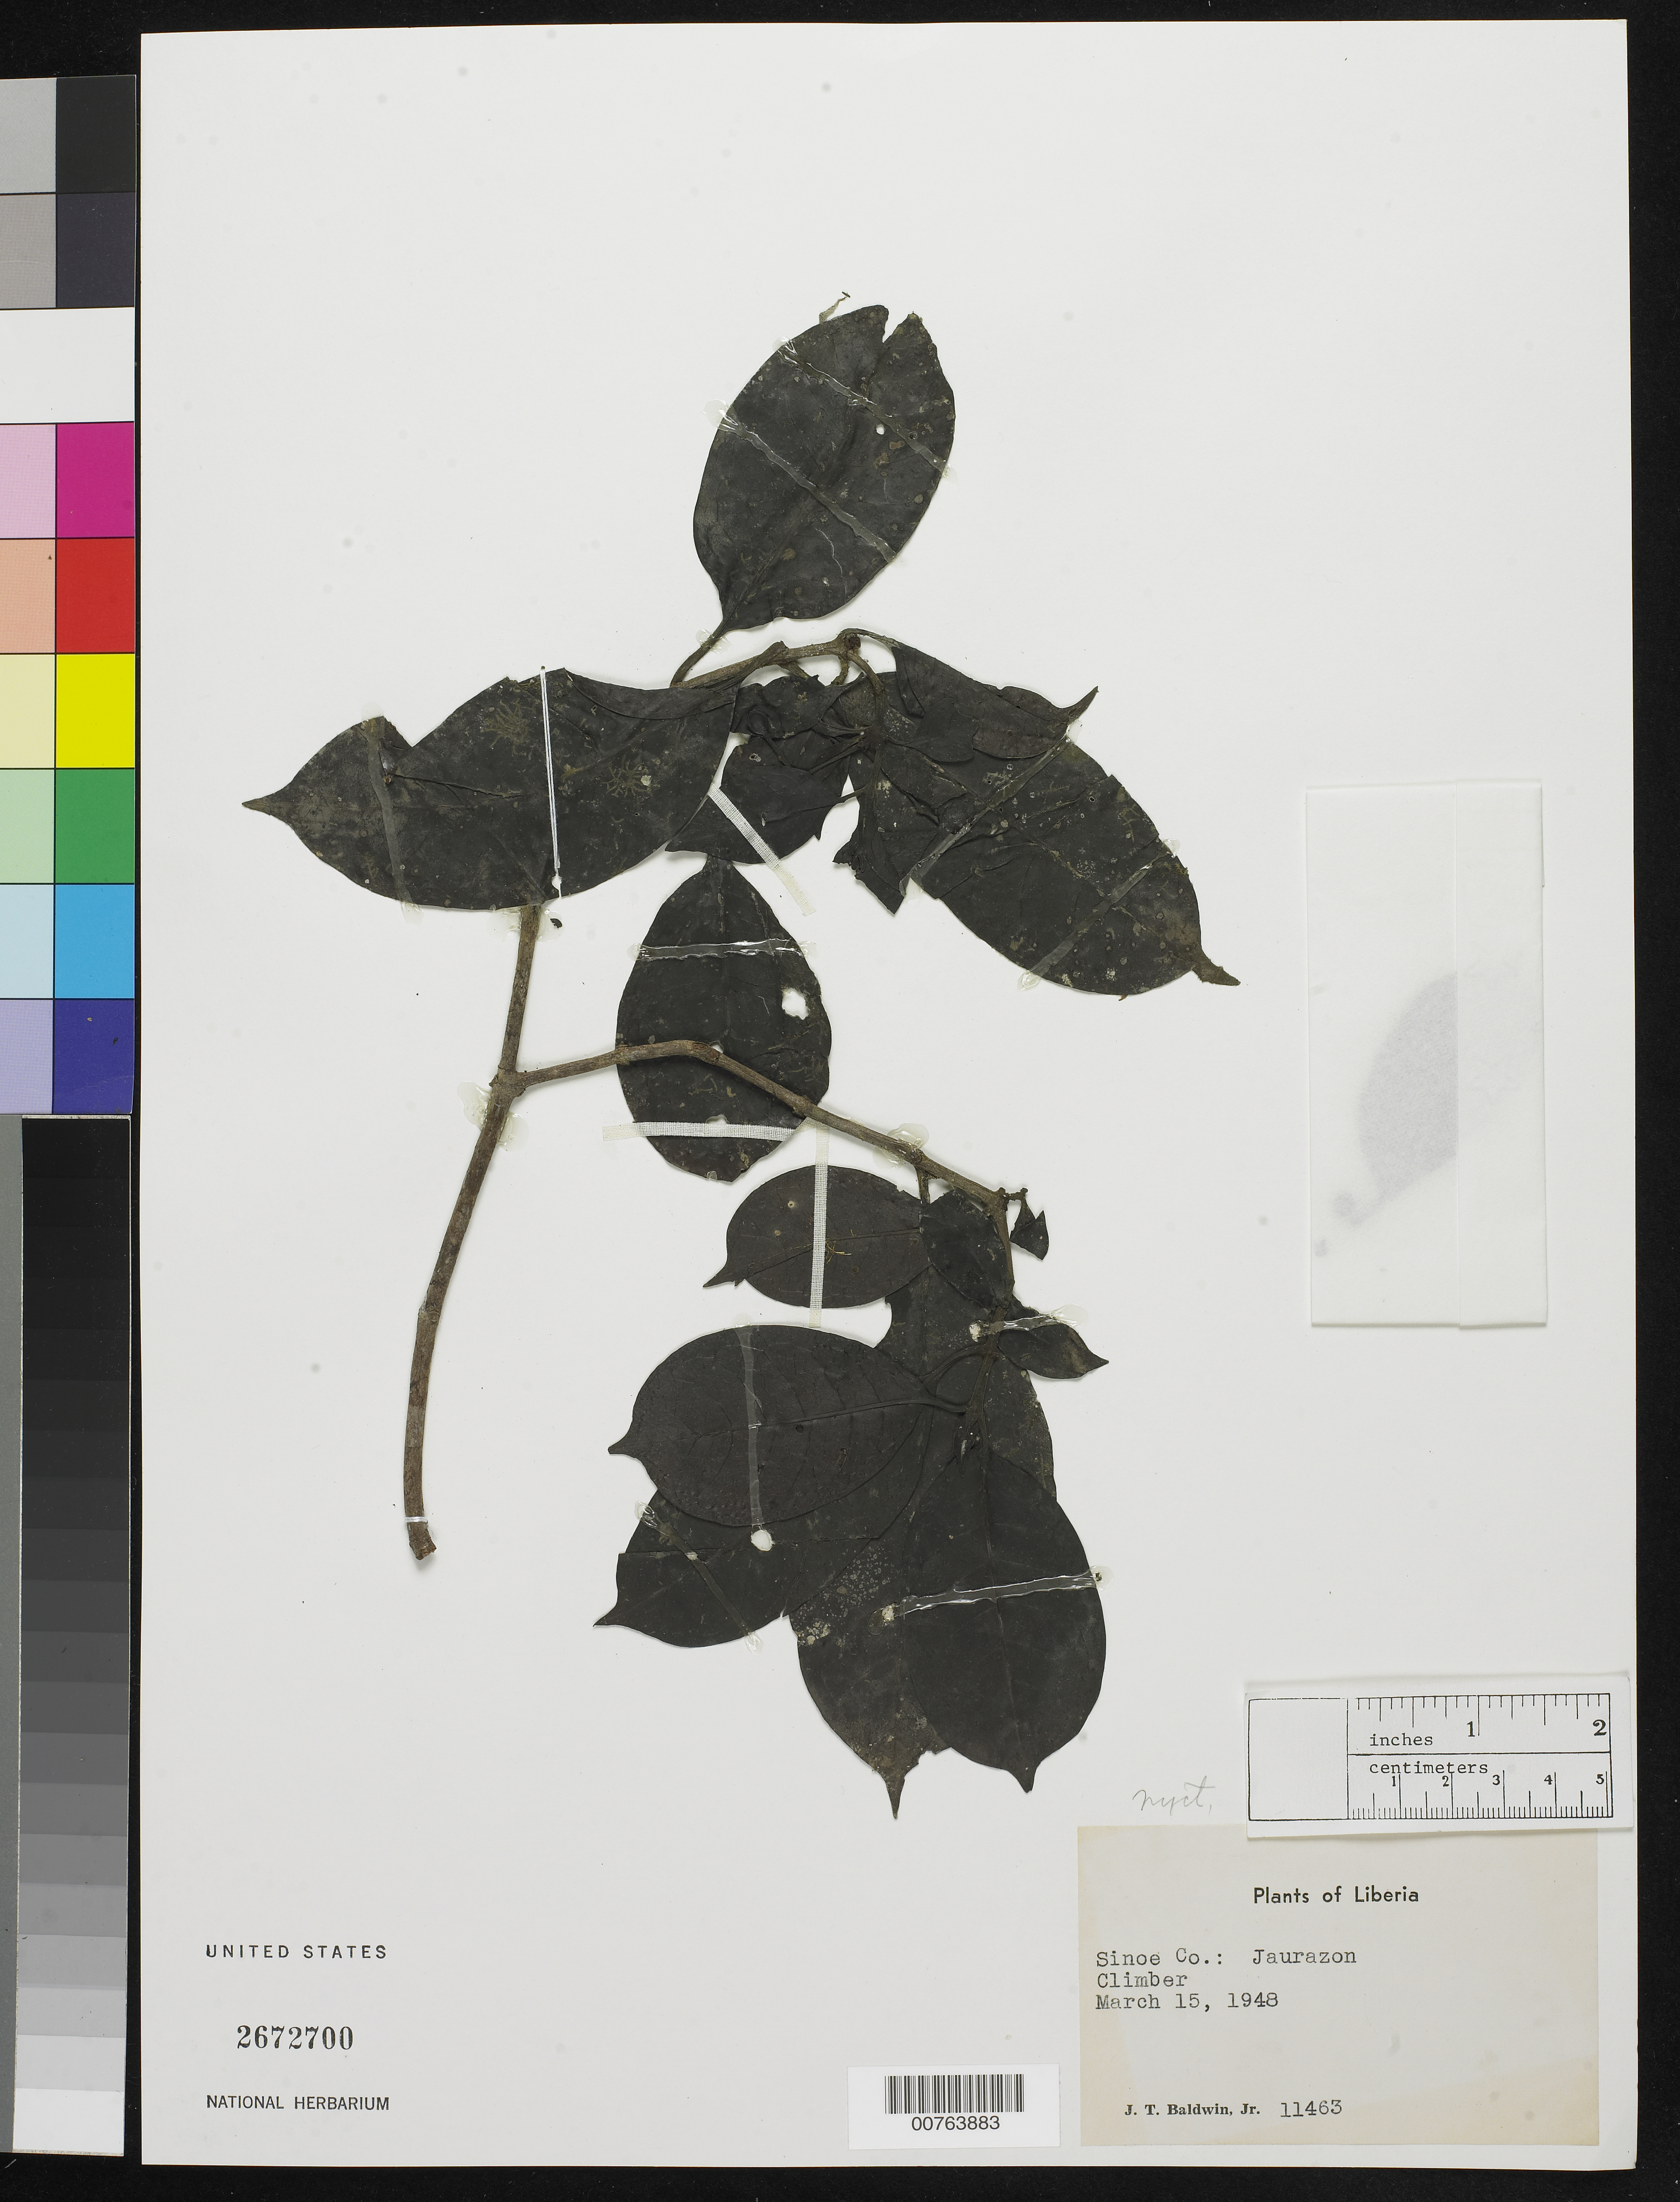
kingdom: Plantae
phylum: Tracheophyta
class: Magnoliopsida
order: Caryophyllales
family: Nyctaginaceae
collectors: J. T. Baldwin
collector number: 11463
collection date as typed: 15 Mar 1948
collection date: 1948-03-15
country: Liberia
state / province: Sinoe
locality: Jaurazon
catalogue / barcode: US 2672700